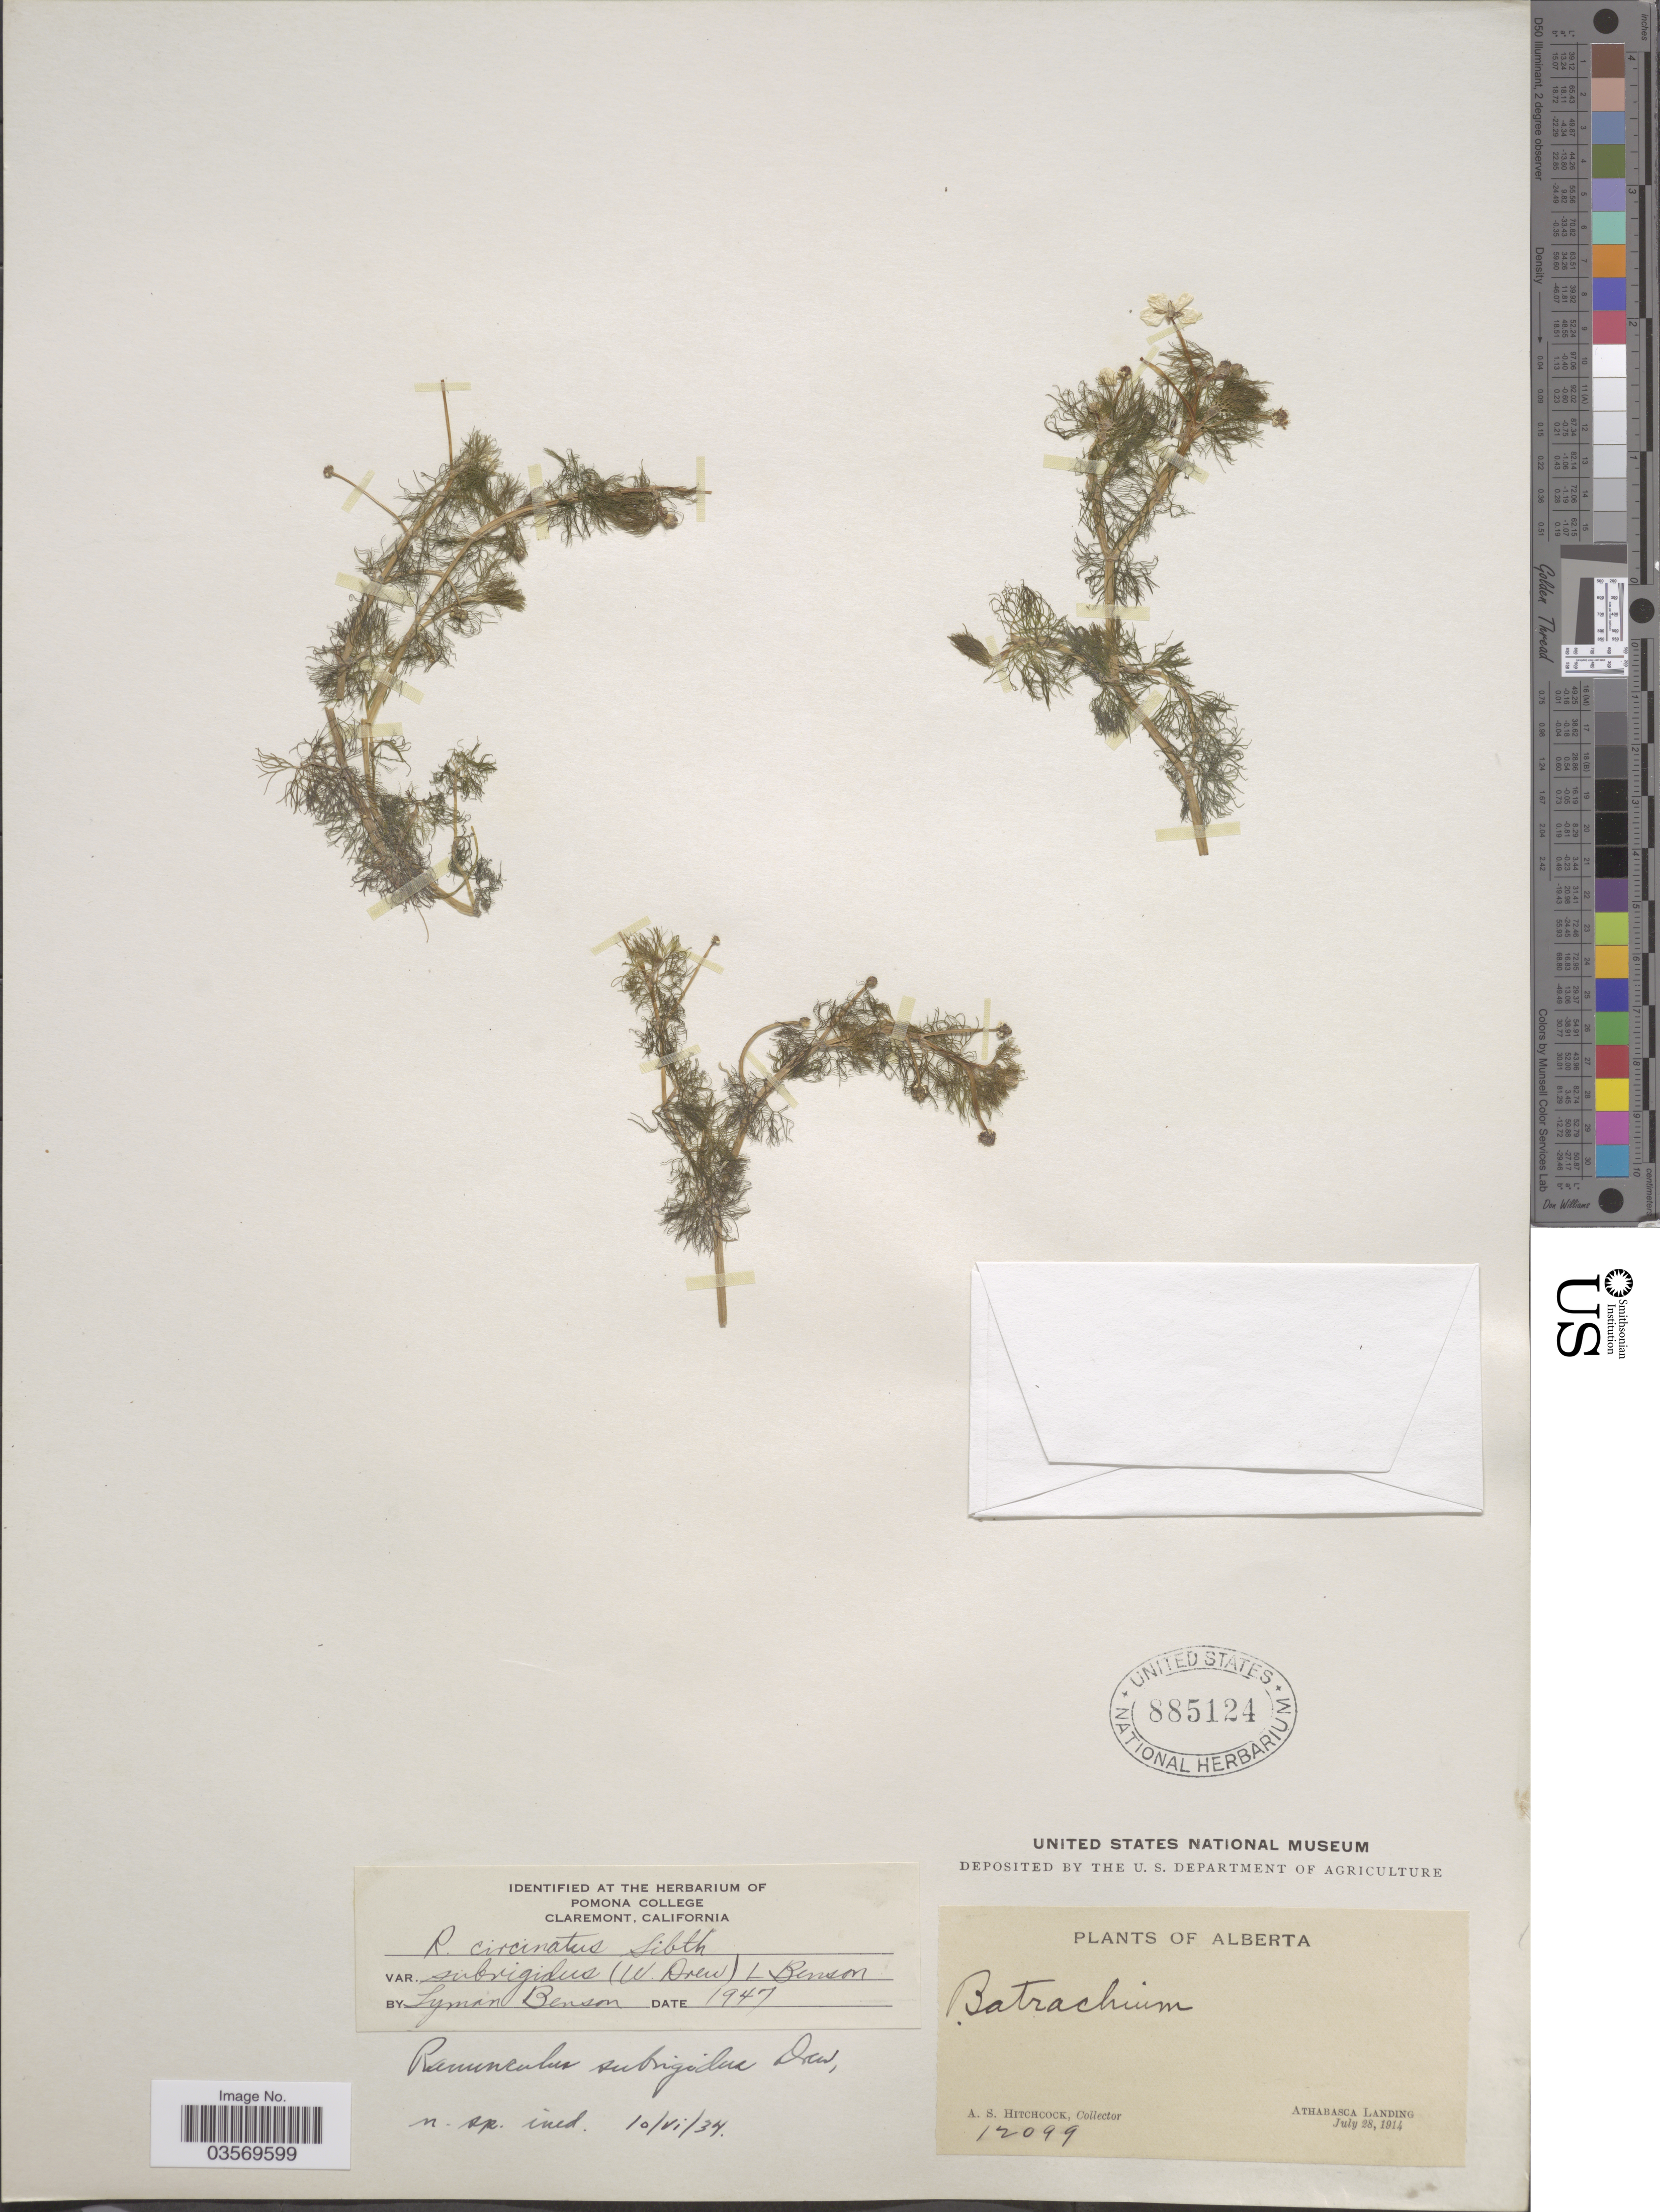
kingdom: Plantae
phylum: Tracheophyta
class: Magnoliopsida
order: Ranunculales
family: Ranunculaceae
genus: Ranunculus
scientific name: Ranunculus subrigidus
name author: W.B. Drew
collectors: A. S. Hitchcock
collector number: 12099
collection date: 1914-07-28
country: Canada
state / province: Alberta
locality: Athabasca Landing.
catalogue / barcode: US 885124